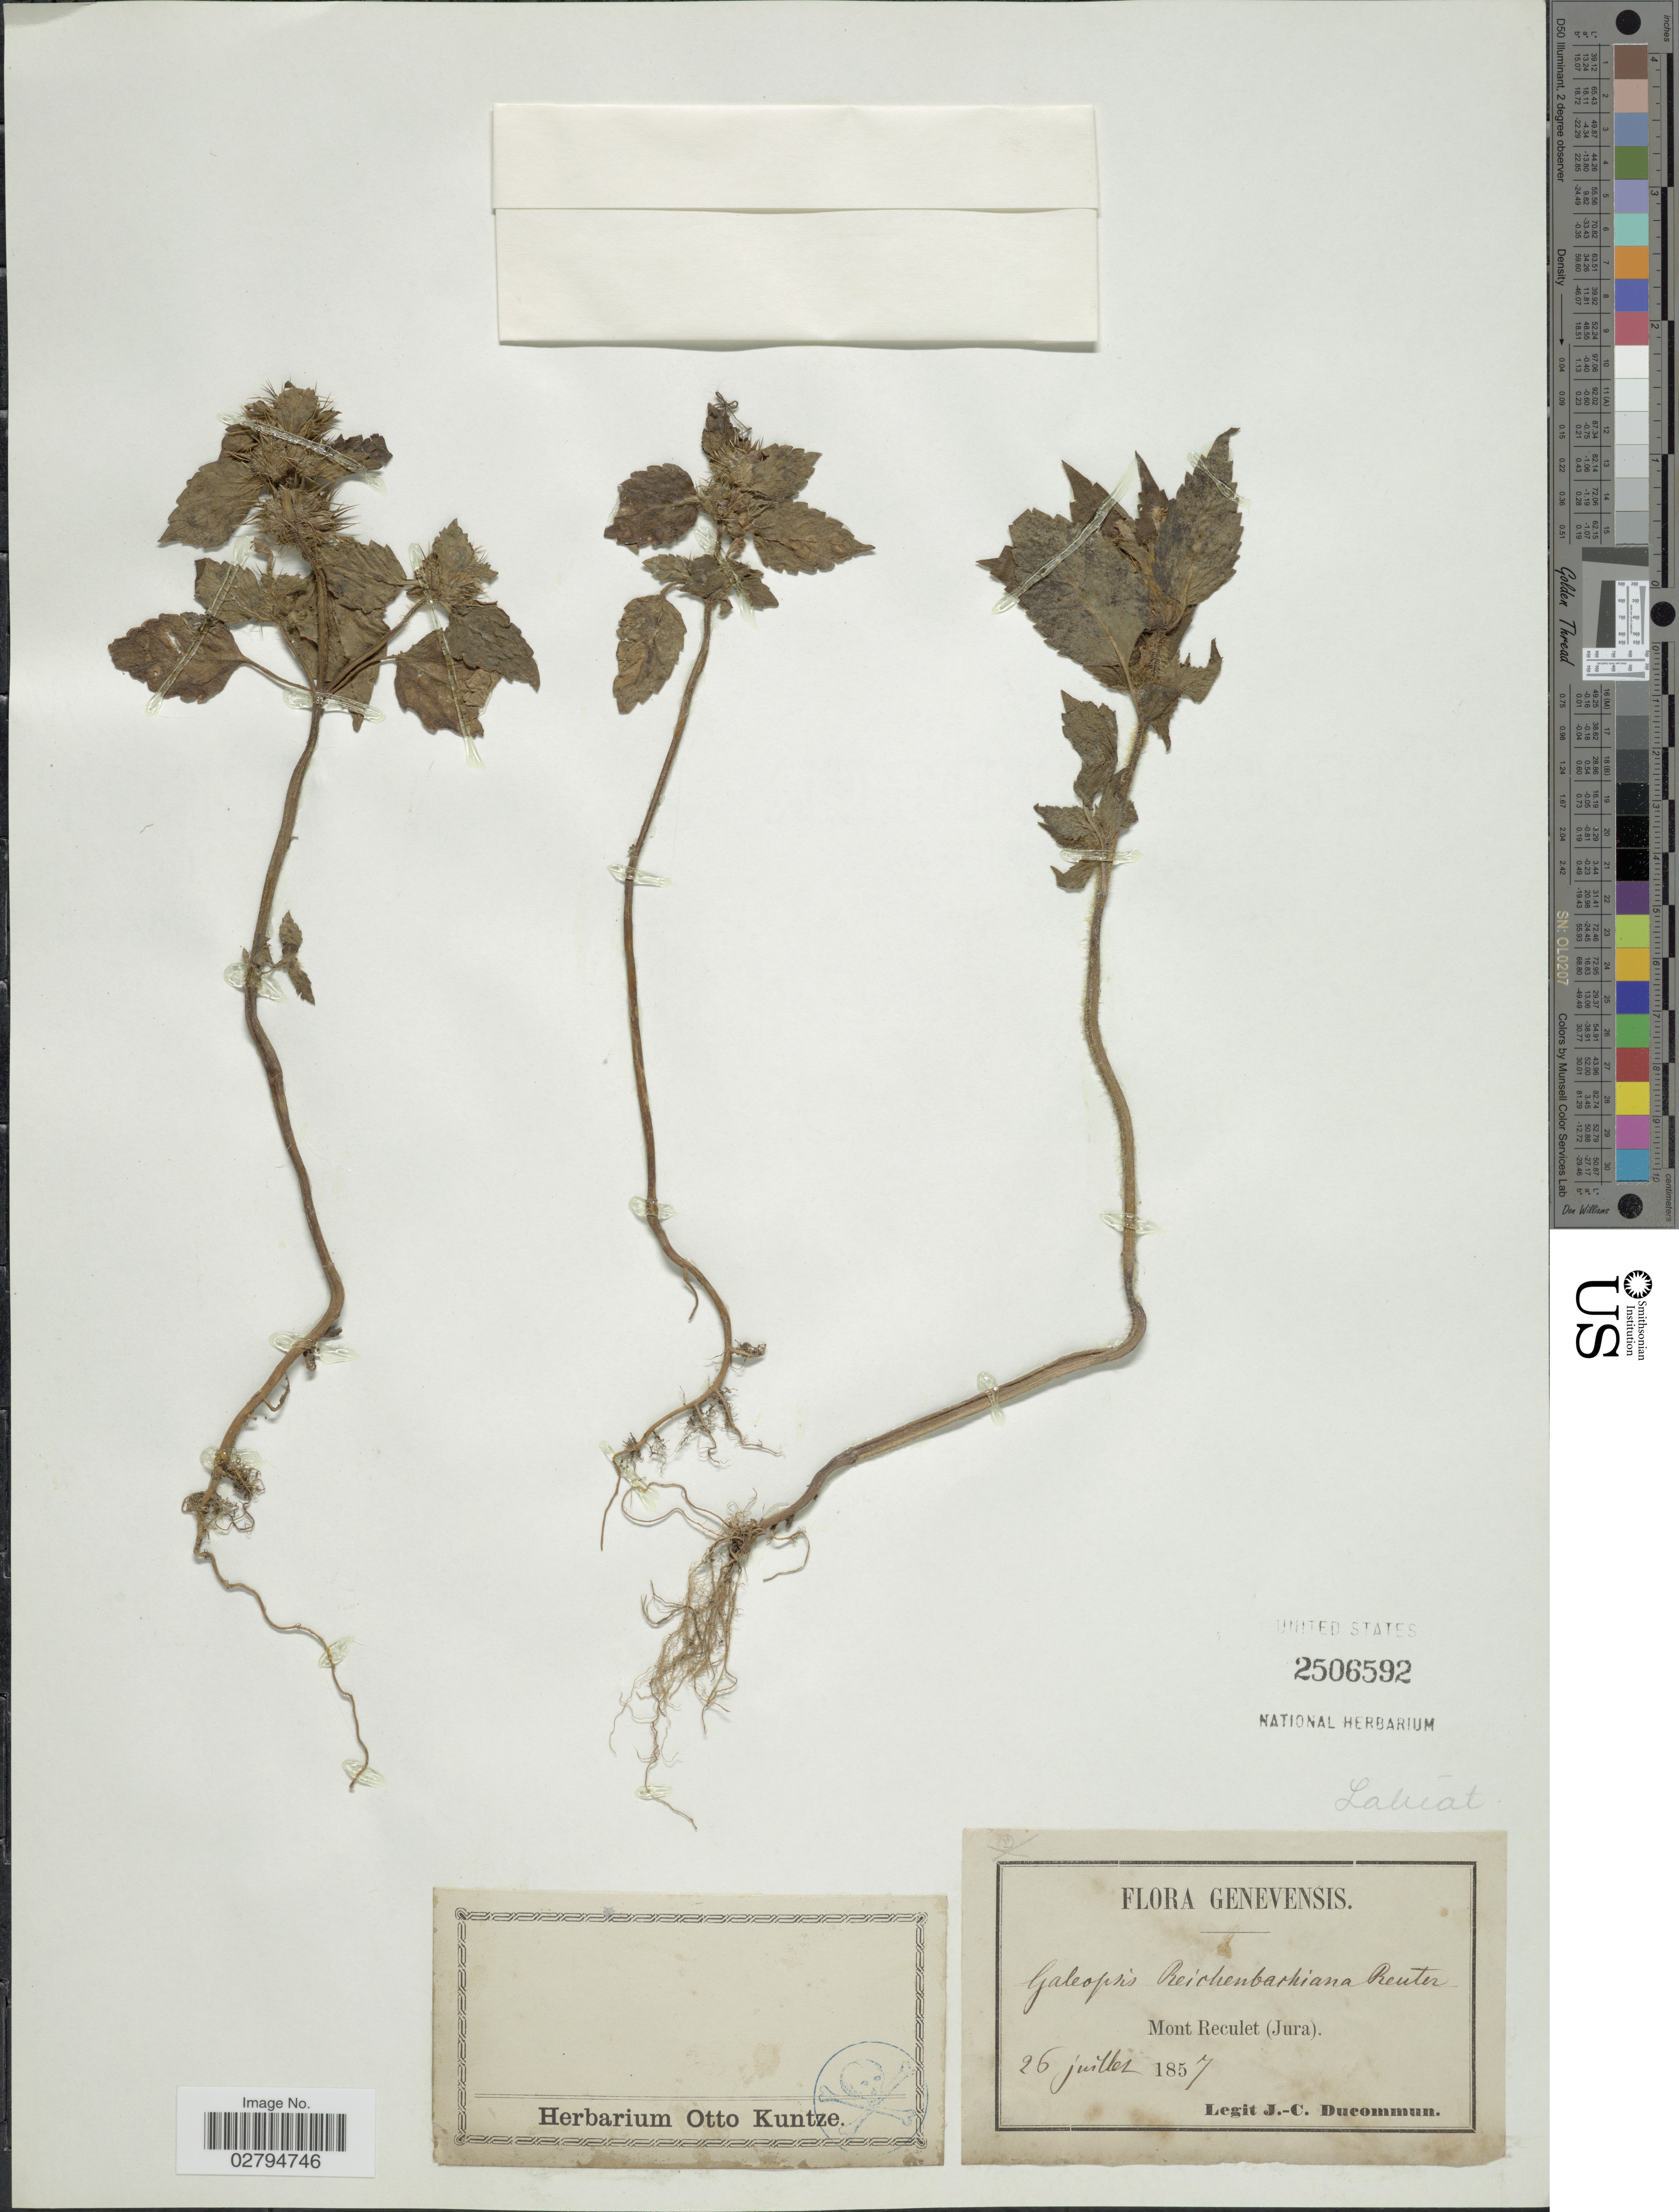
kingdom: Plantae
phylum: Tracheophyta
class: Magnoliopsida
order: Lamiales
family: Lamiaceae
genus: Galeopsis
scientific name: Galeopsis reichenbachii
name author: Reut.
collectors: J. Ducommun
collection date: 1857-07-26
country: France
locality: Mont Reculet (Jura)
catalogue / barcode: US 2506592